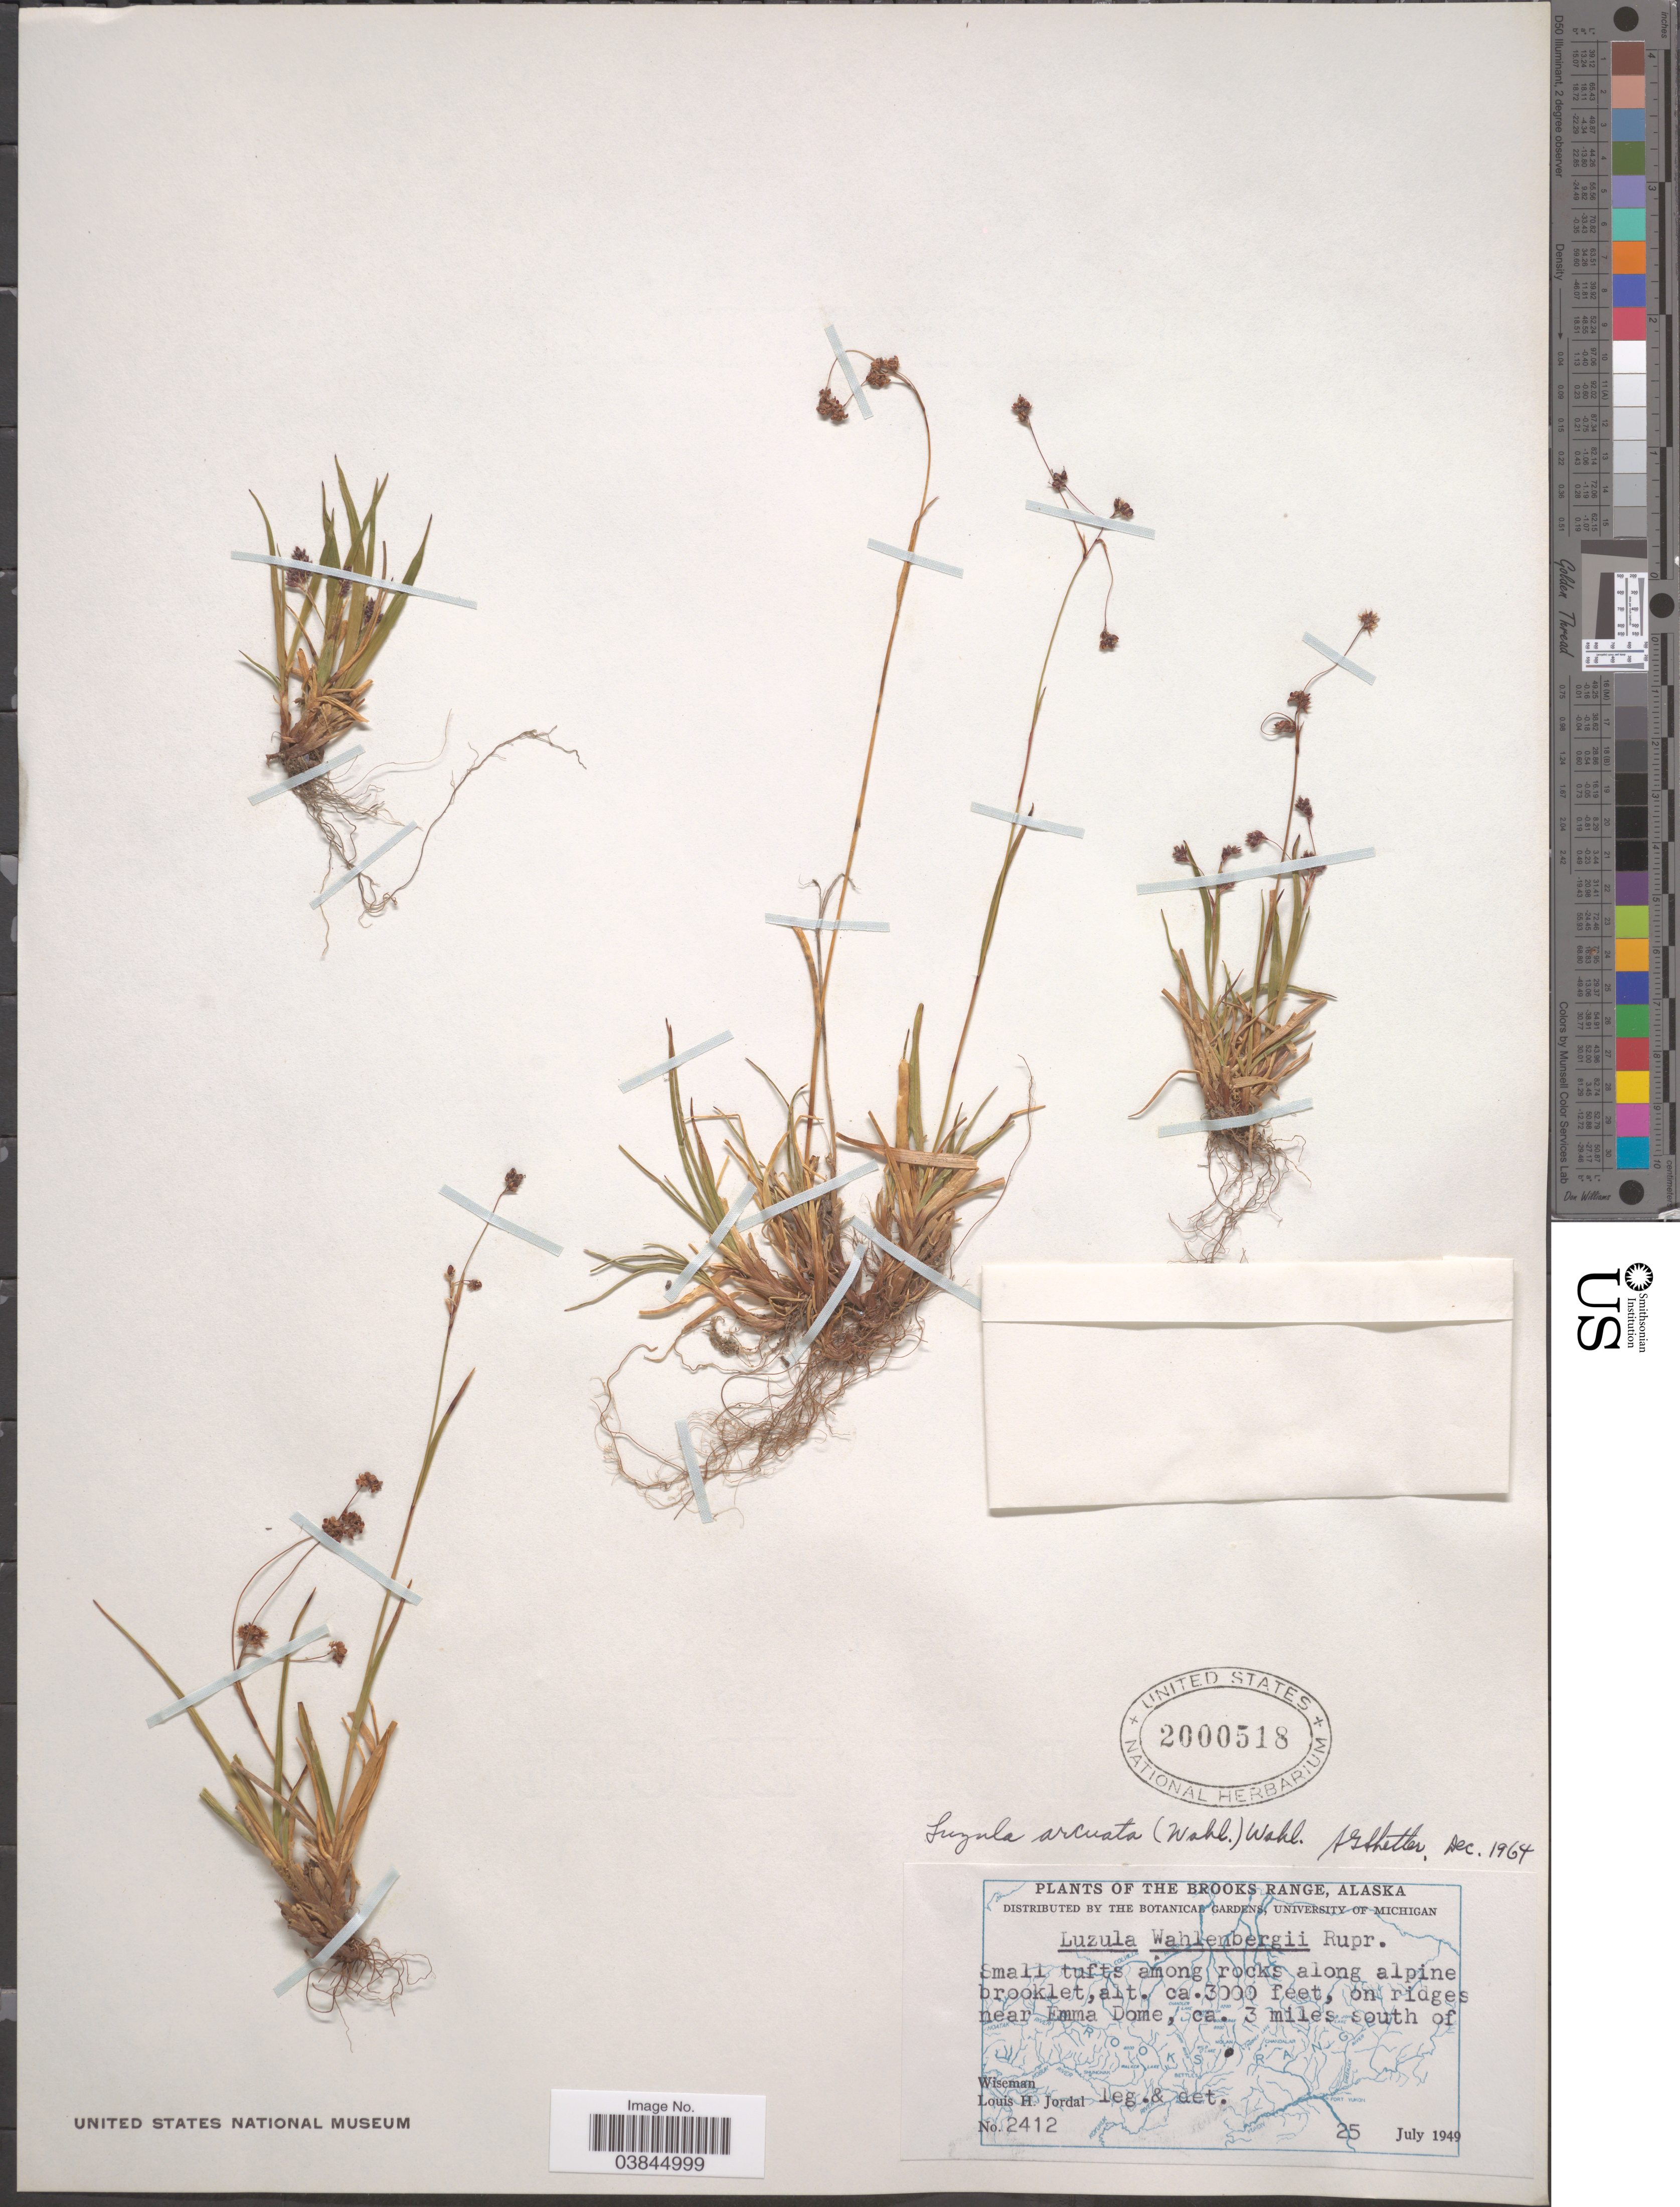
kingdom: Plantae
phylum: Tracheophyta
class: Liliopsida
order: Poales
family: Juncaceae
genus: Luzula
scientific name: Luzula arcuata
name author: (Wahlenb.) Sw.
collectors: L. Jordal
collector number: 2412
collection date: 1949-07-25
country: United States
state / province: Alaska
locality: The Brooks Range. On ridges near Emma Dome, ca. 3 miles south of Wiseman.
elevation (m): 914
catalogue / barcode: US 2000518